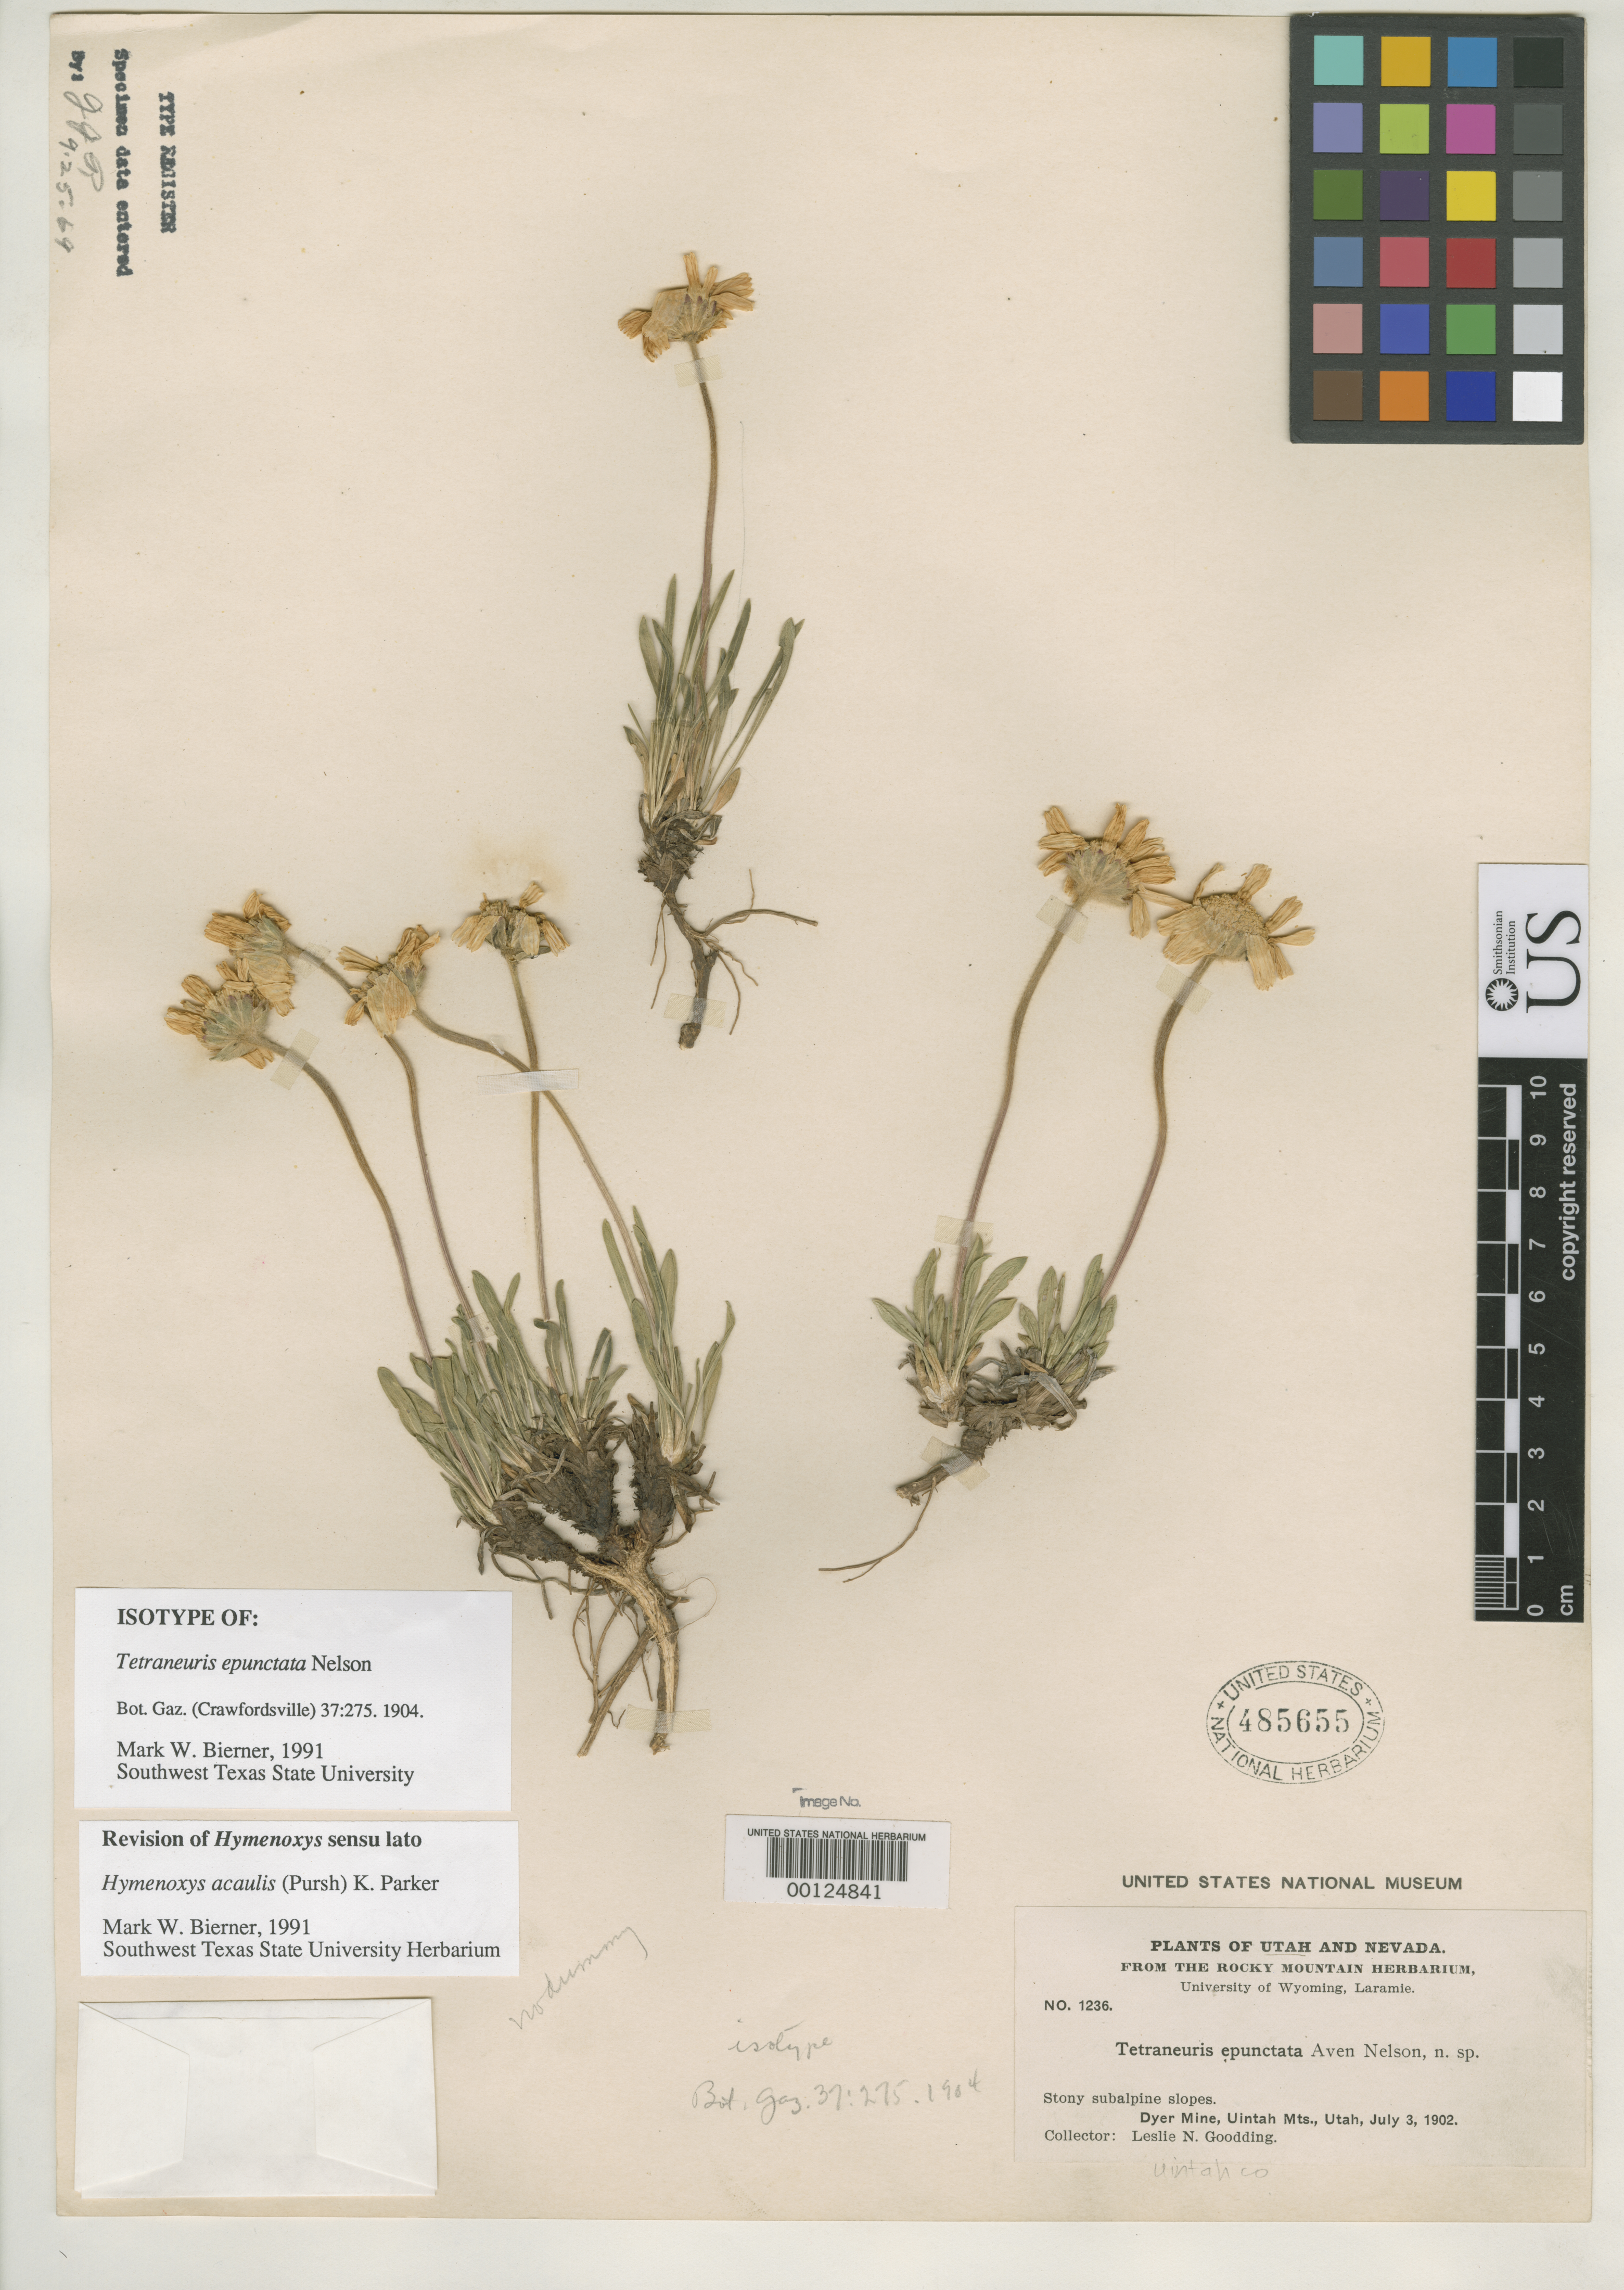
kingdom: Plantae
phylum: Tracheophyta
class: Magnoliopsida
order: Asterales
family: Asteraceae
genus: Tetraneuris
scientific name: Tetraneuris epunctata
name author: A. Nelson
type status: Isotype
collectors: L. N. Goodding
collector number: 1236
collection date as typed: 03 Jul 1902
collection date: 1902-07-03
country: United States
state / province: Utah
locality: Uintah Mountains, Dyer Mine.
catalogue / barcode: US 485655